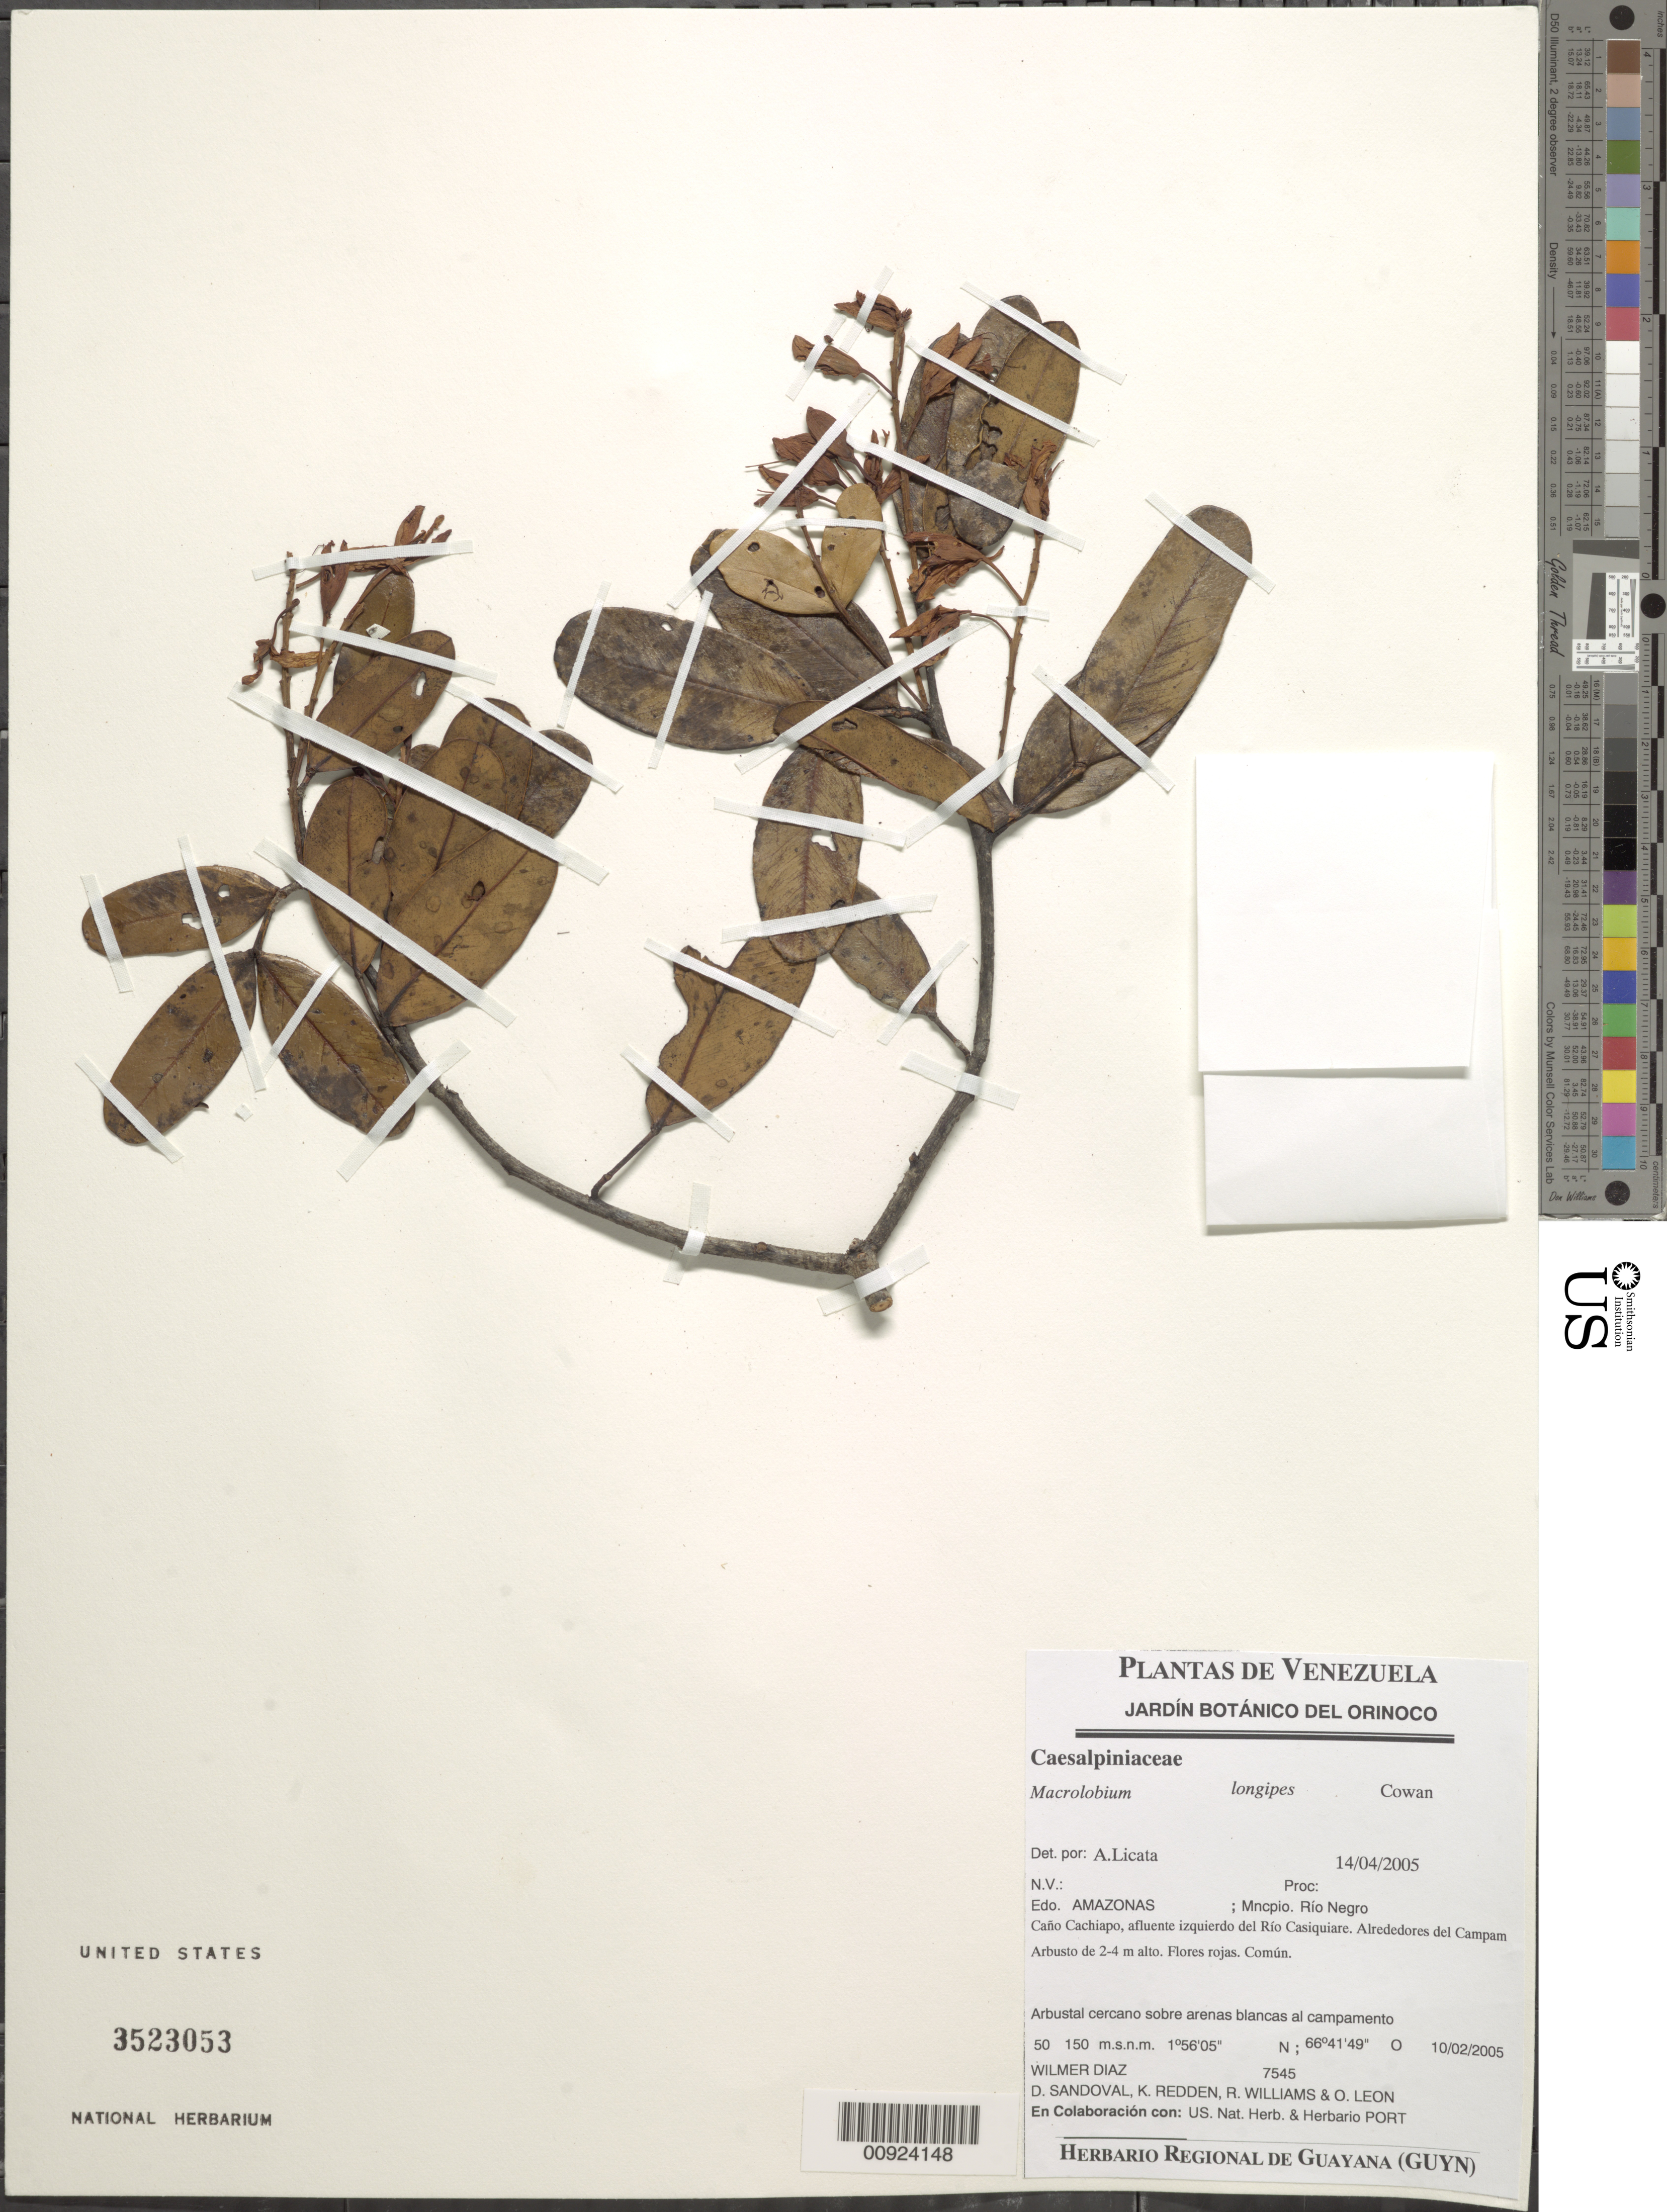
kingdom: Plantae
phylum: Tracheophyta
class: Magnoliopsida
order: Fabales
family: Fabaceae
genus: Macrolobium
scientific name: Macrolobium longipes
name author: R.S. Cowan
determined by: Licata, A., (PORT), Univ. Nac. Exp. de los Llanos Ezequiel Zamora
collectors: W. Díaz P., D. Sandoval, K. M. Redden, R. Williams & O. León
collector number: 7545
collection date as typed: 10-Feb-05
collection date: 2005-02-10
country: Venezuela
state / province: Amazonas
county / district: Río Negro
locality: Caño Cachiapo, afluente del Río Casiquaire, alrededores del Campamento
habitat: Arbustal cercano sobre arenas blancas al campamento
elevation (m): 50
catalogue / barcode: US 3523053